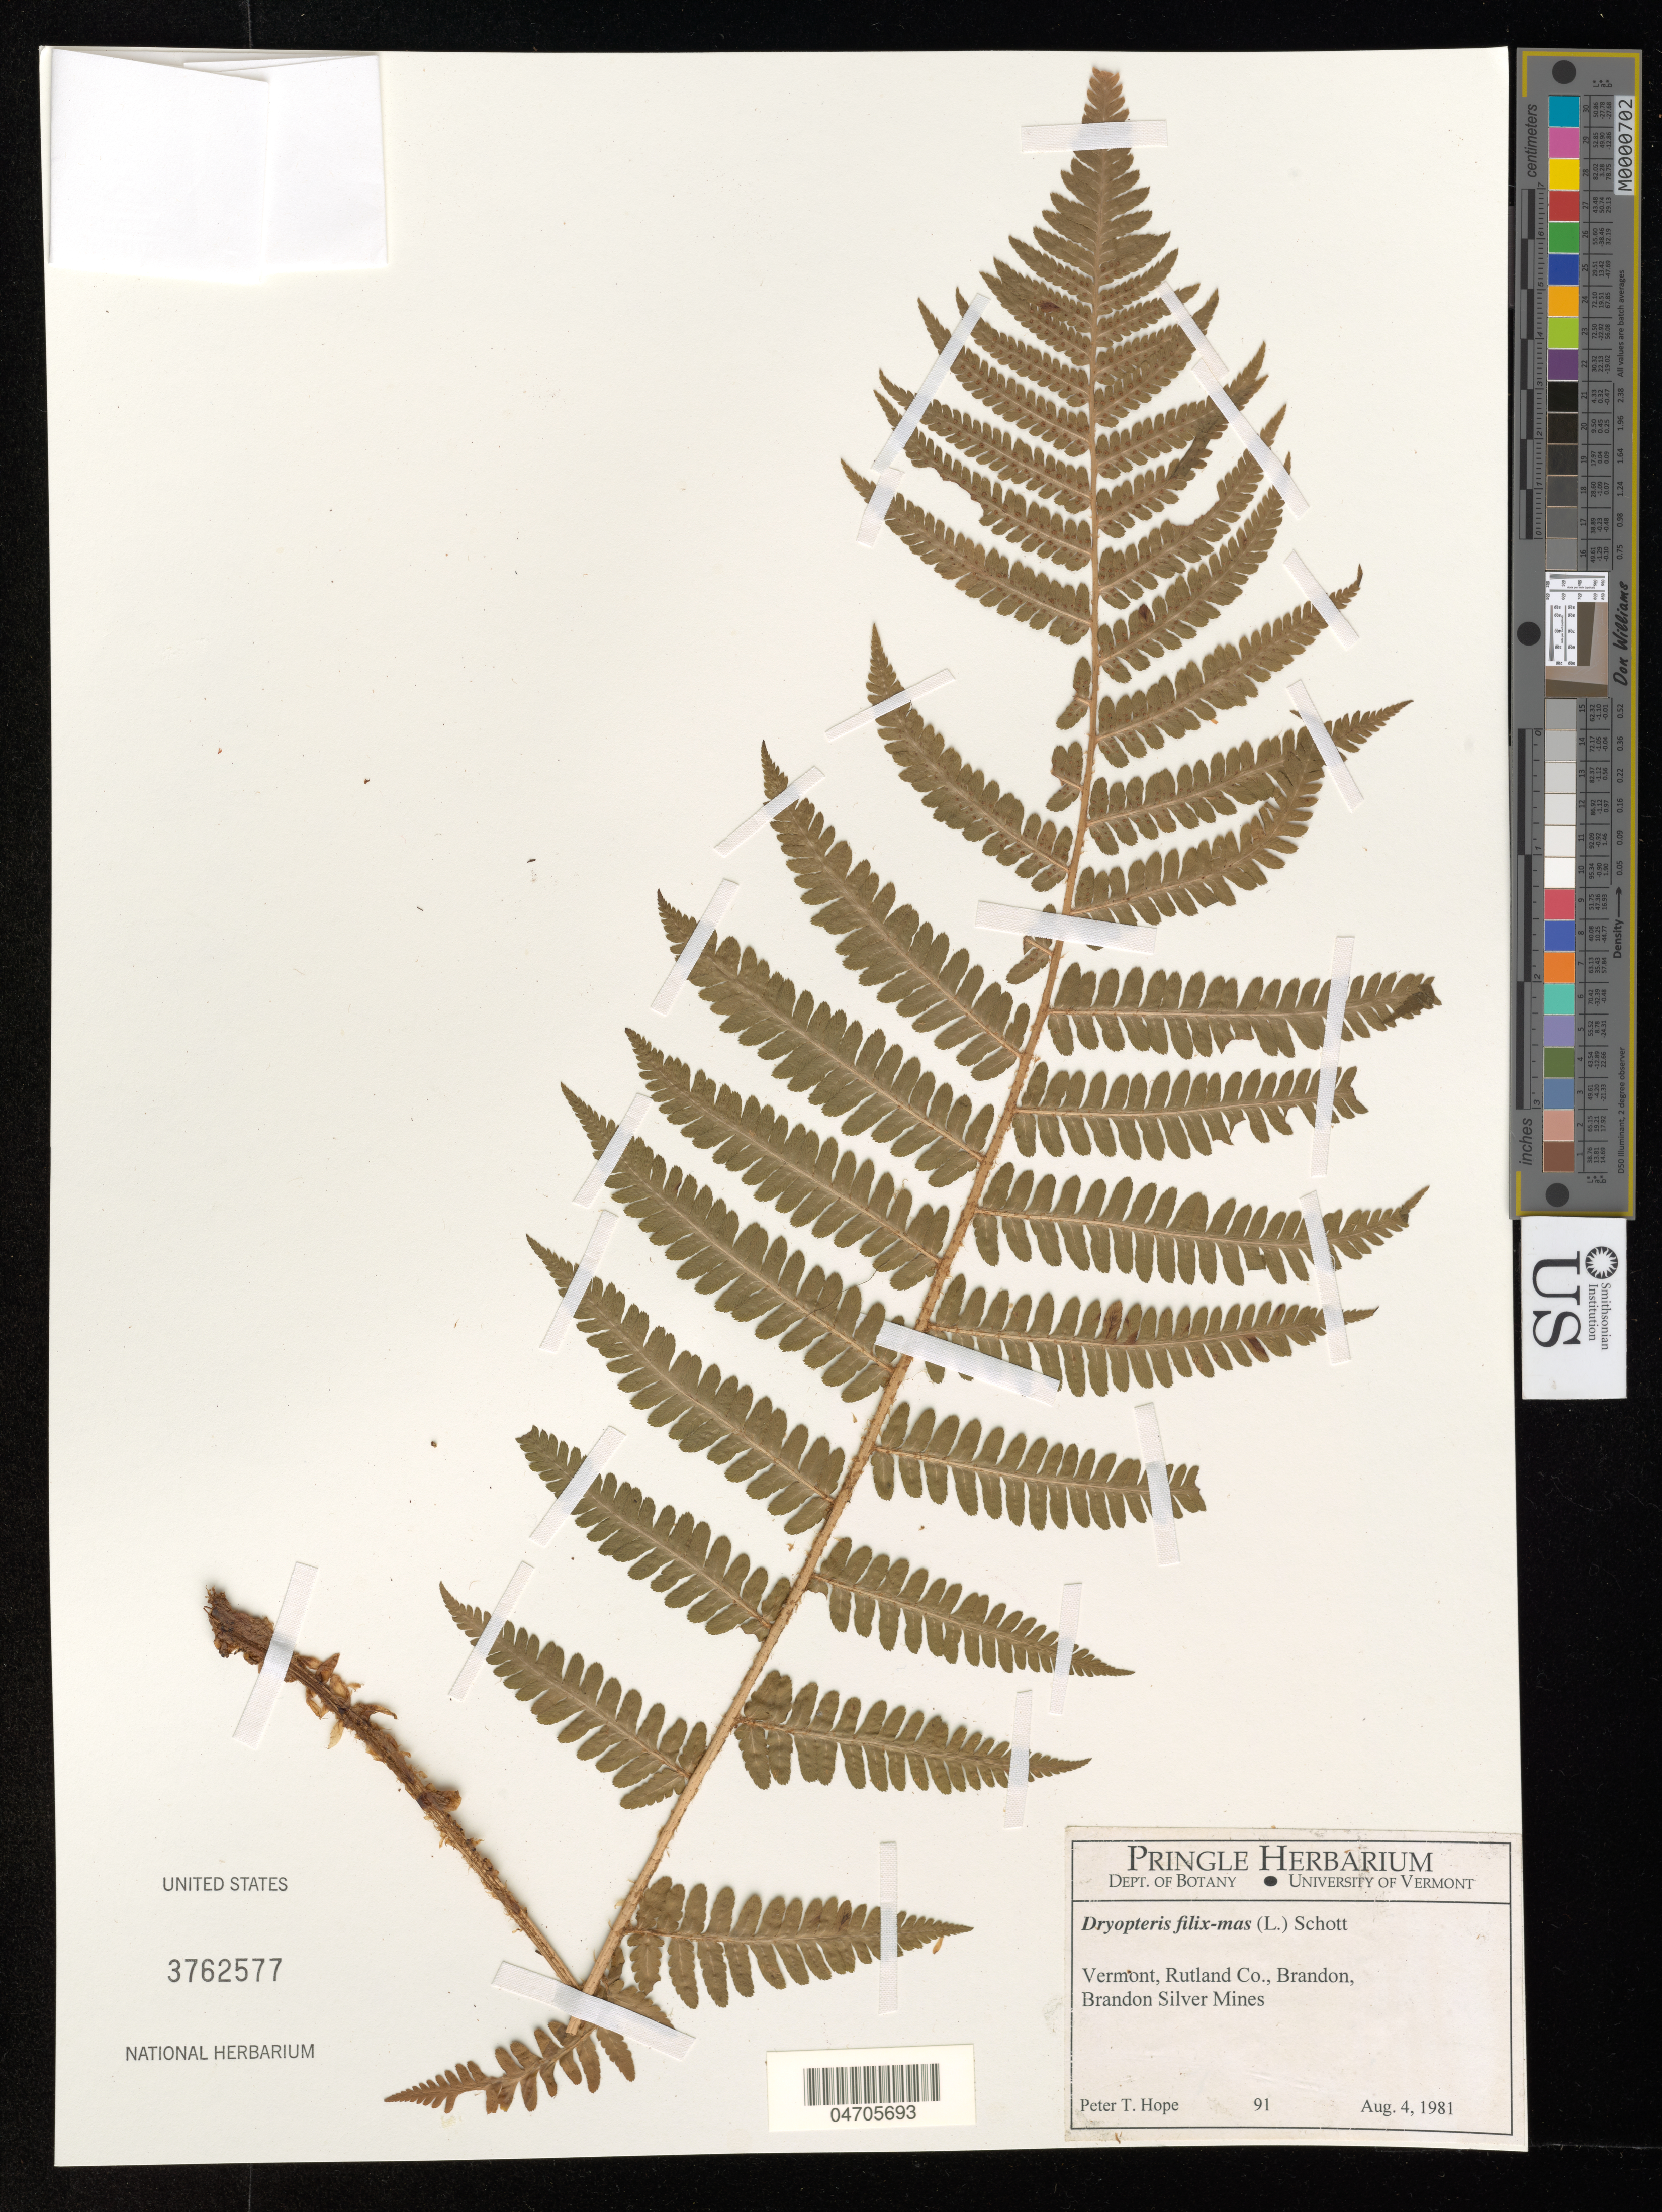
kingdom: Plantae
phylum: Tracheophyta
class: Polypodiopsida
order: Polypodiales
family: Dryopteridaceae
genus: Dryopteris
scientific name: Dryopteris filix-mas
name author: (L.) Schott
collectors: P. Hope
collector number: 91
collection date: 1981-08-04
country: United States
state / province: Vermont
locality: Rutland Co., Brandon, Brandon Silver Mines.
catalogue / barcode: US 3762577